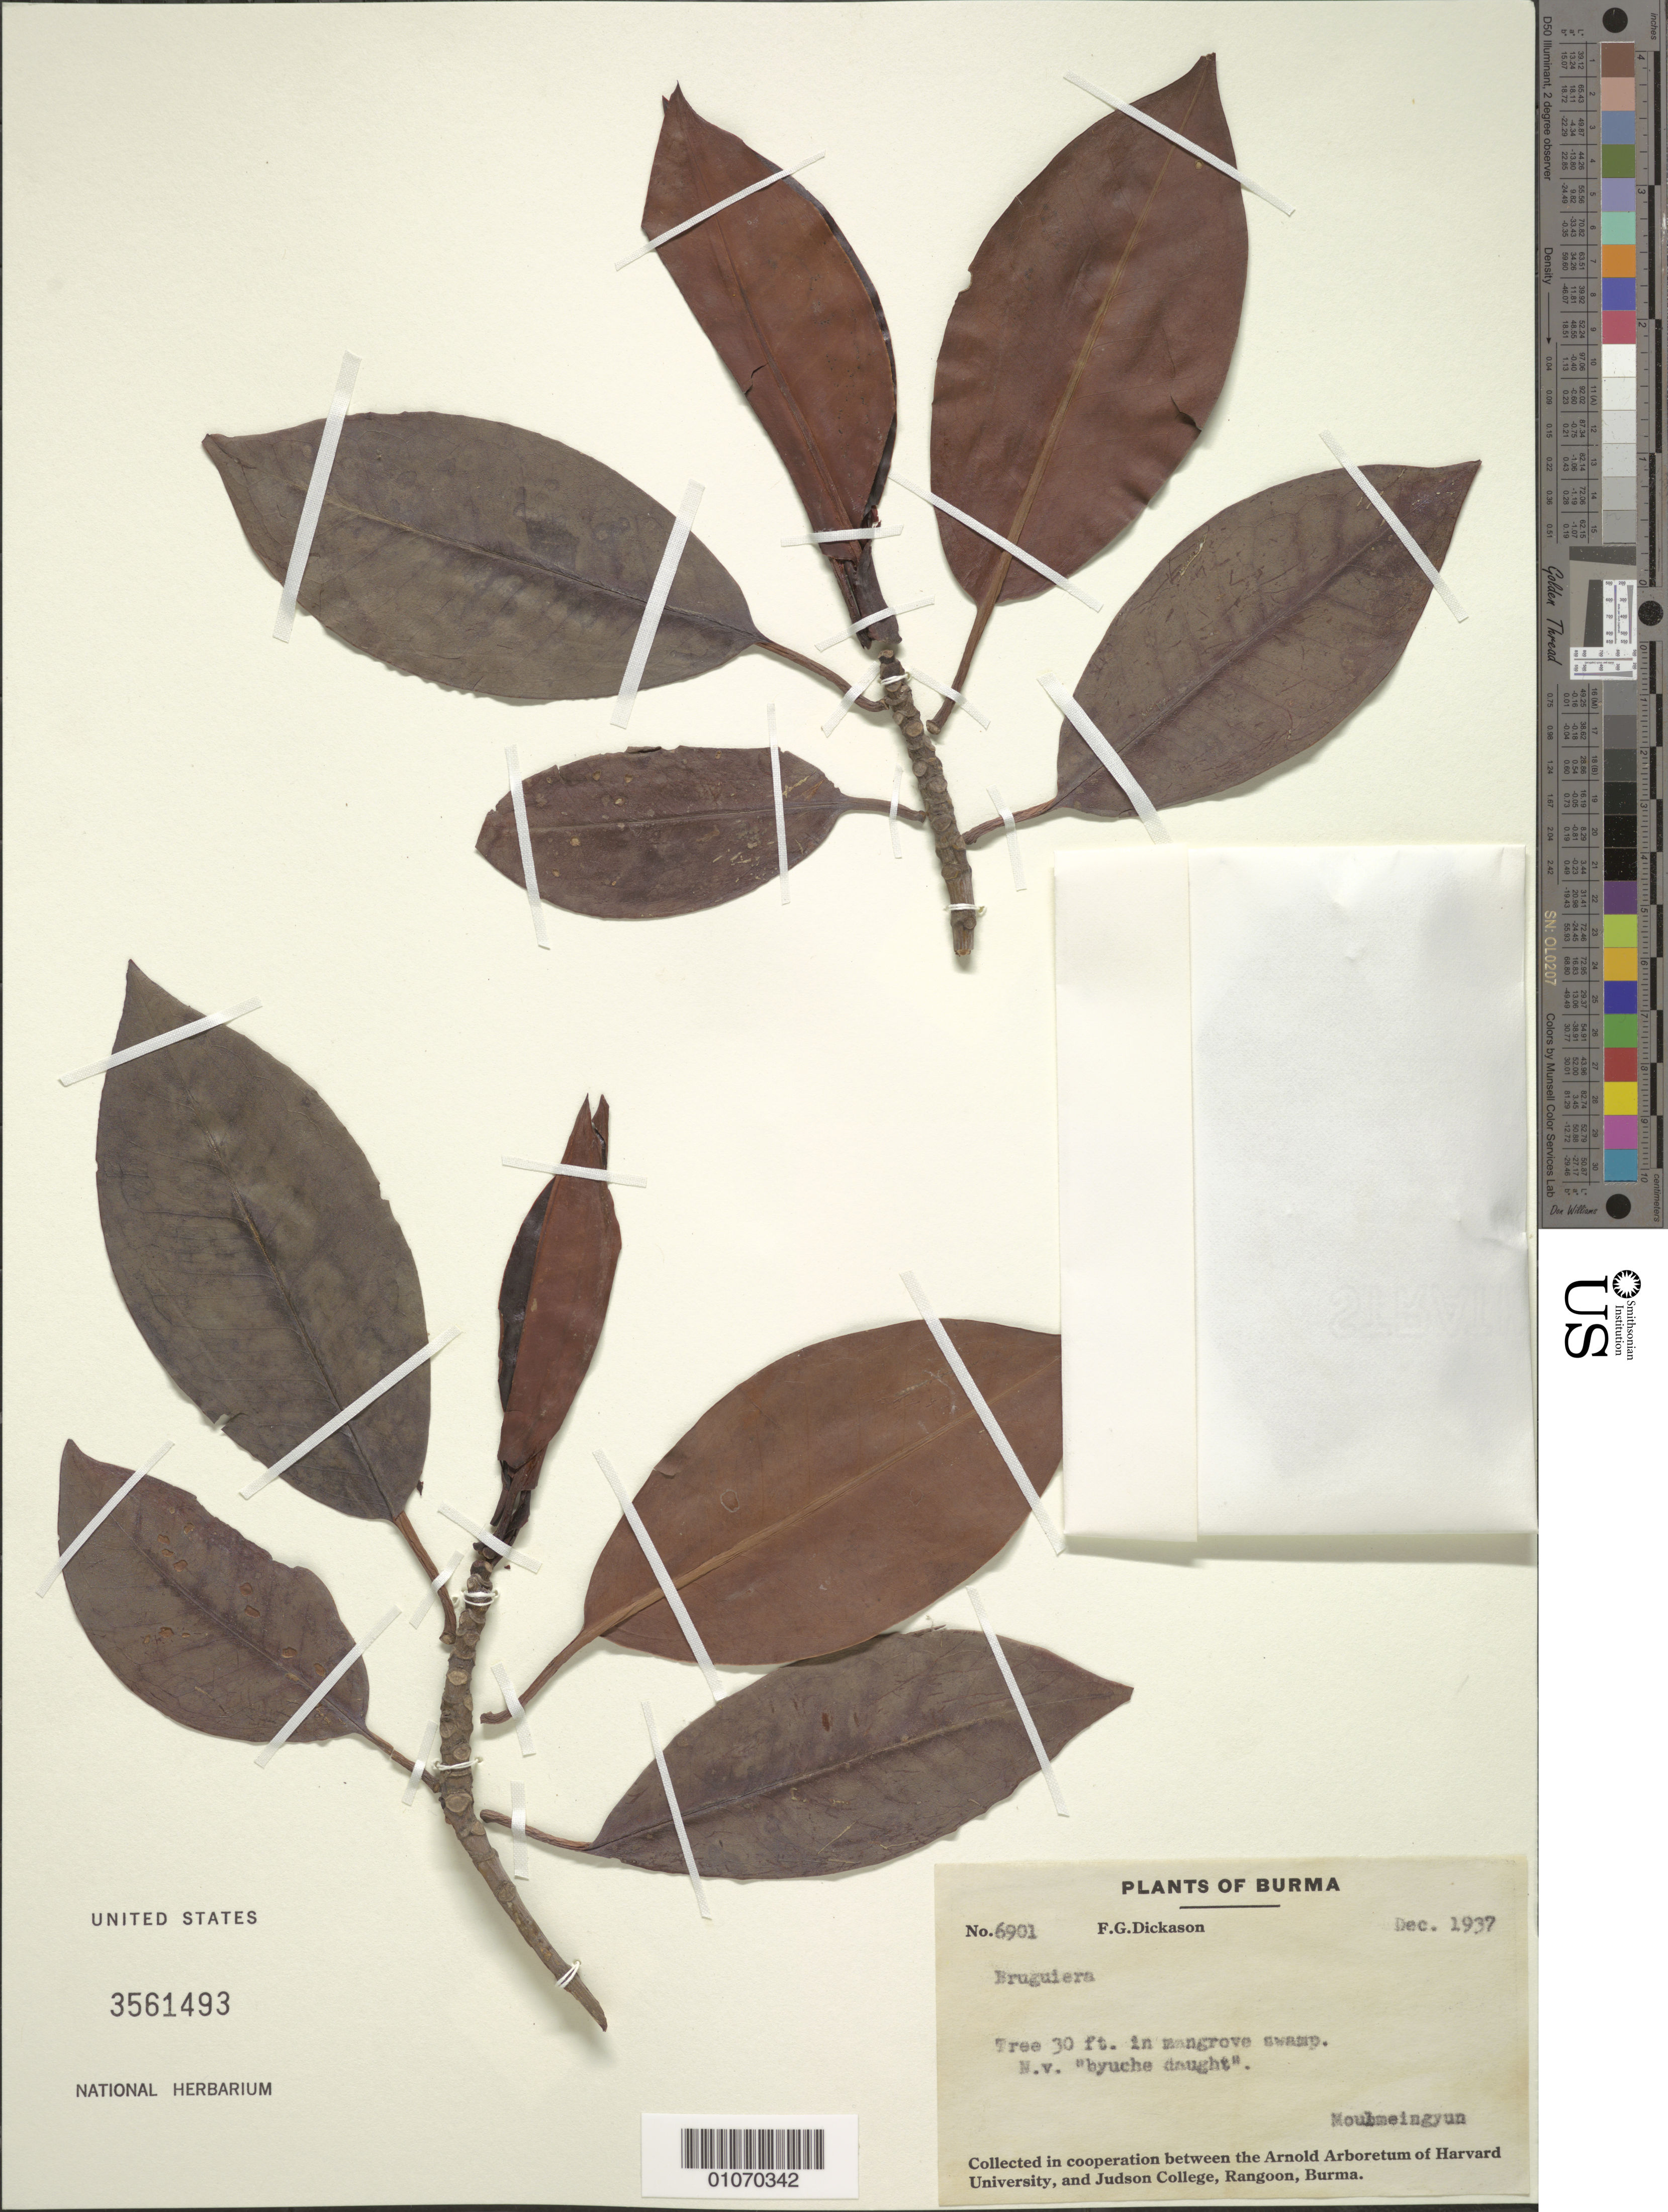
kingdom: Plantae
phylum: Tracheophyta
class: Magnoliopsida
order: Malpighiales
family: Rhizophoraceae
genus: Bruguiera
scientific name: Bruguiera sp.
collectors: F. Dickason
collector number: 6901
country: Myanmar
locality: Moulmeingyun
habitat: in mangrove swamp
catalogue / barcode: US 3561493